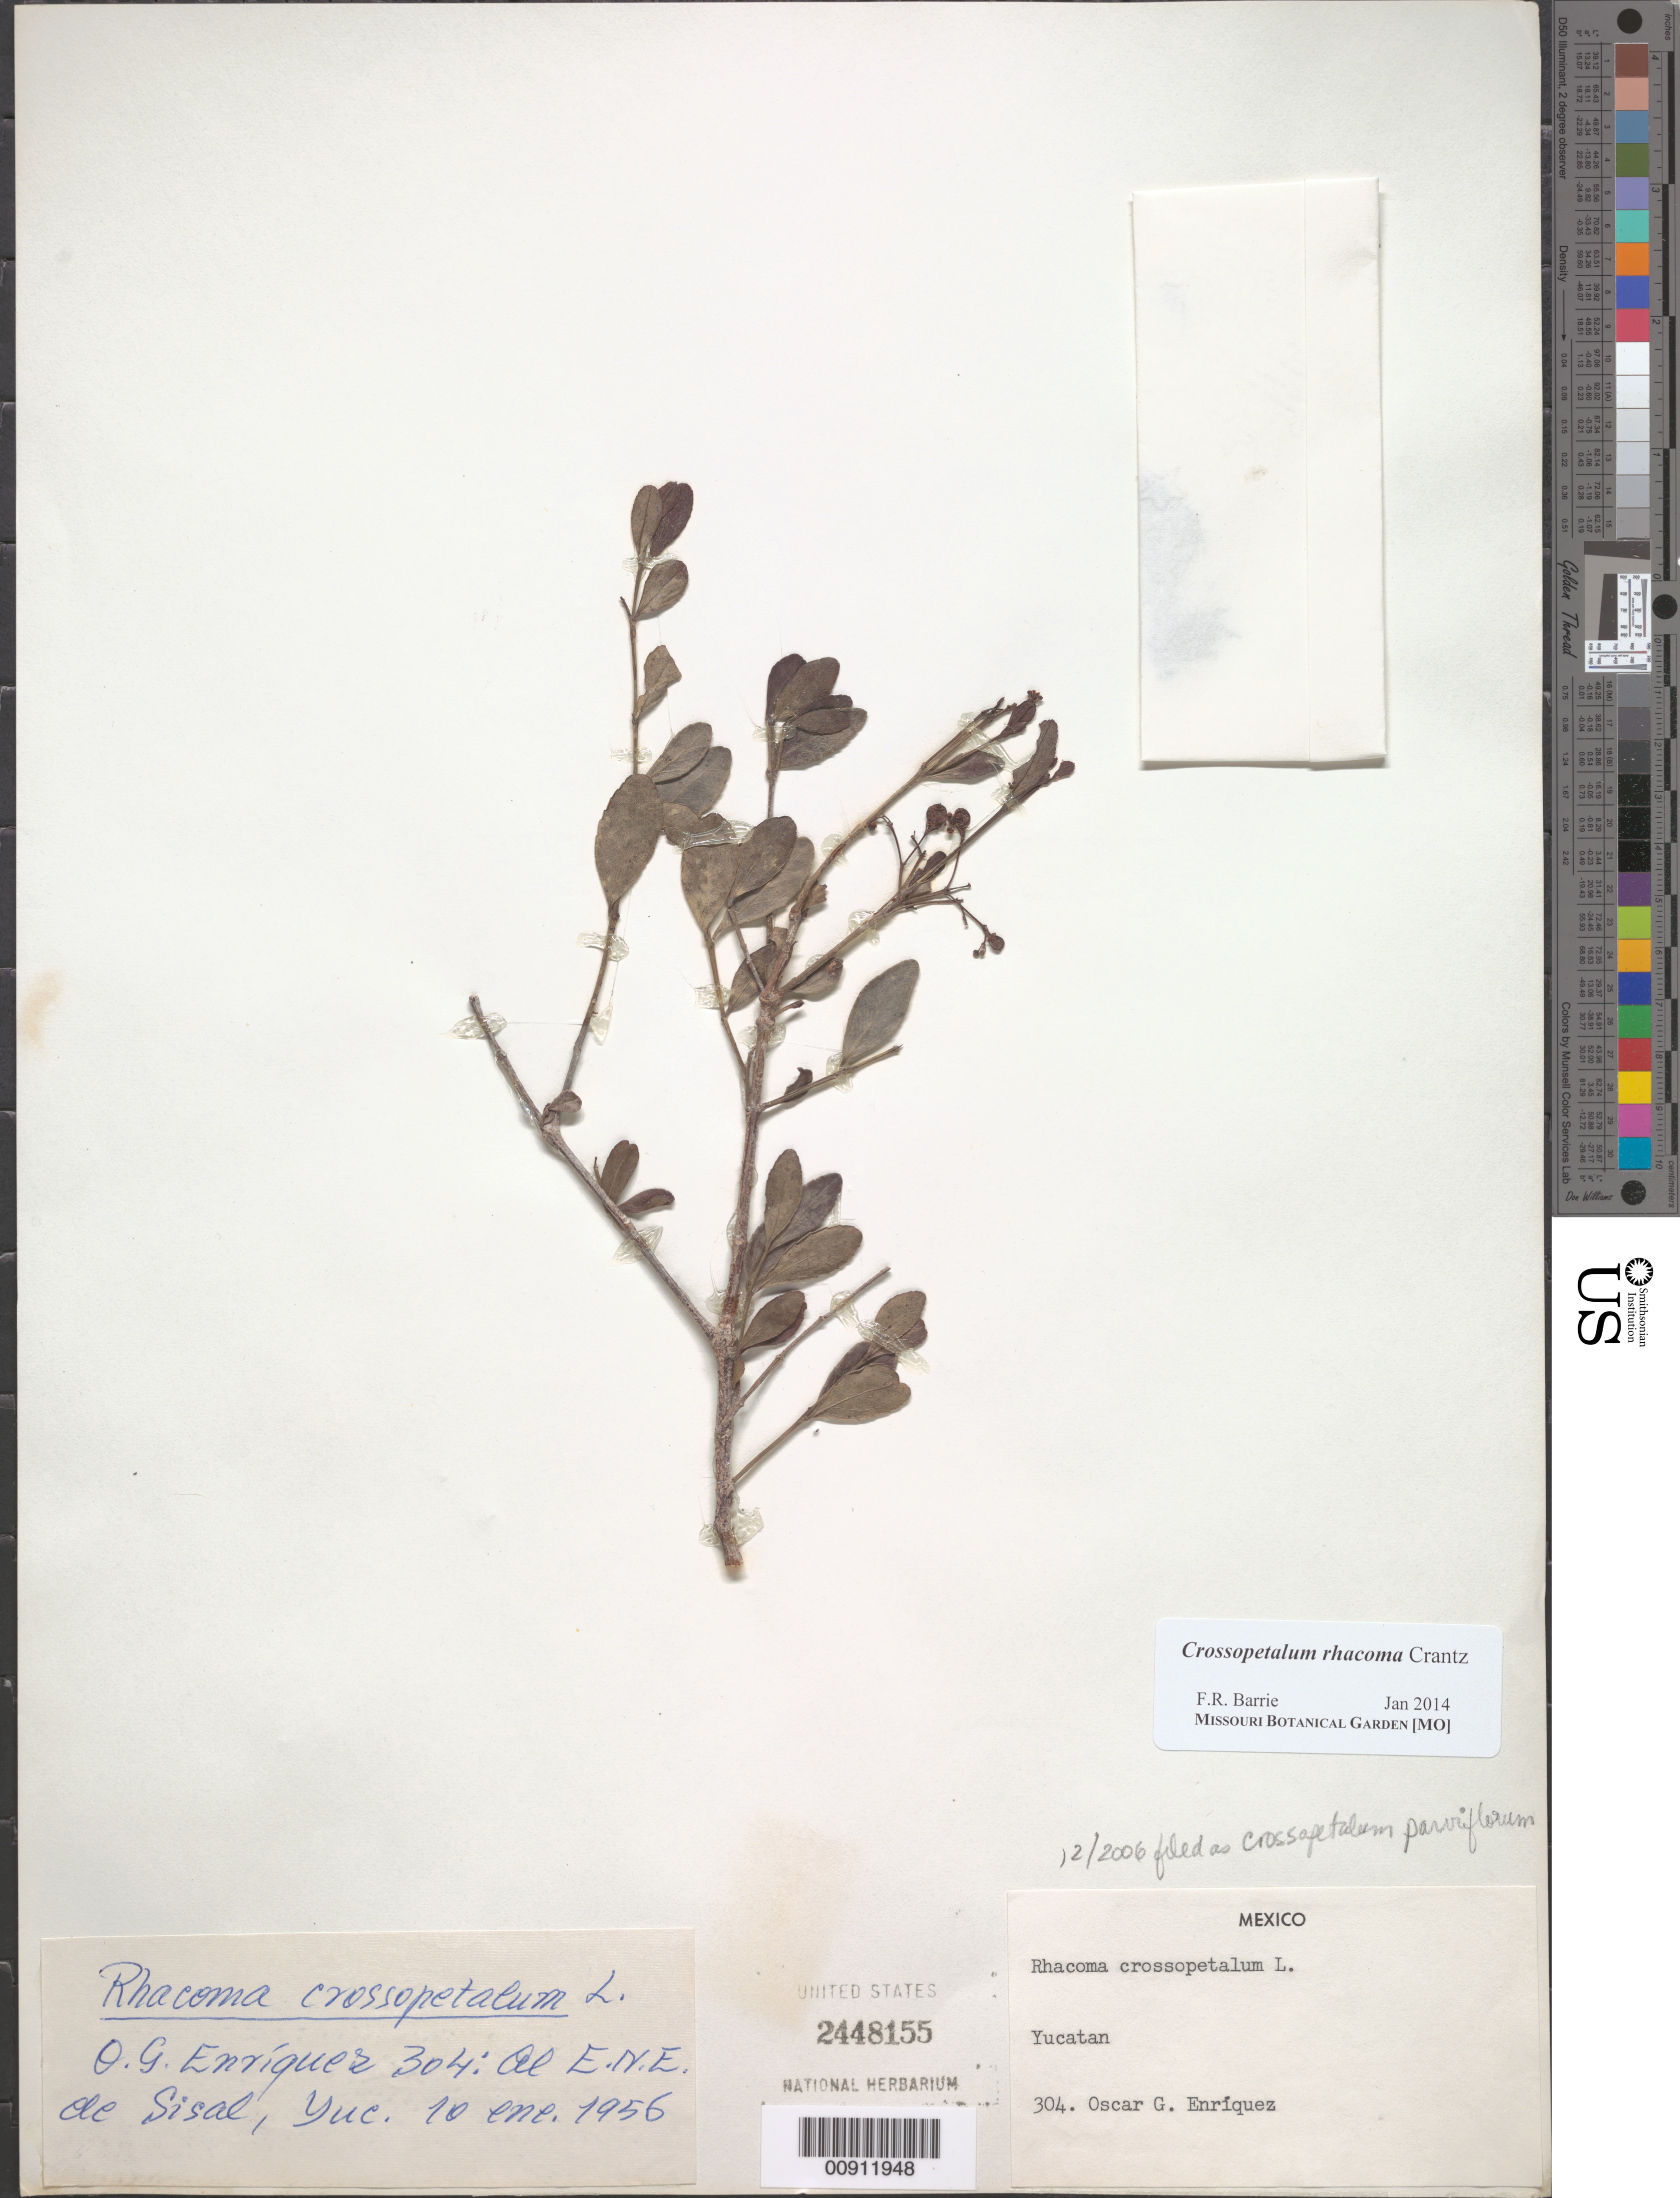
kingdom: Plantae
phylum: Tracheophyta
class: Magnoliopsida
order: Celastrales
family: Celastraceae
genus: Crossopetalum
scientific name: Crossopetalum rhacoma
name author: Crantz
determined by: Barrie, F. R.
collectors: O. Enriquez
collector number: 304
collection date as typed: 10 Jan 1956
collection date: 1956-01-10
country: Mexico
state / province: Yucatán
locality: Al E.N.E. de Sisal, Yucatán.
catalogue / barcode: US 2448155